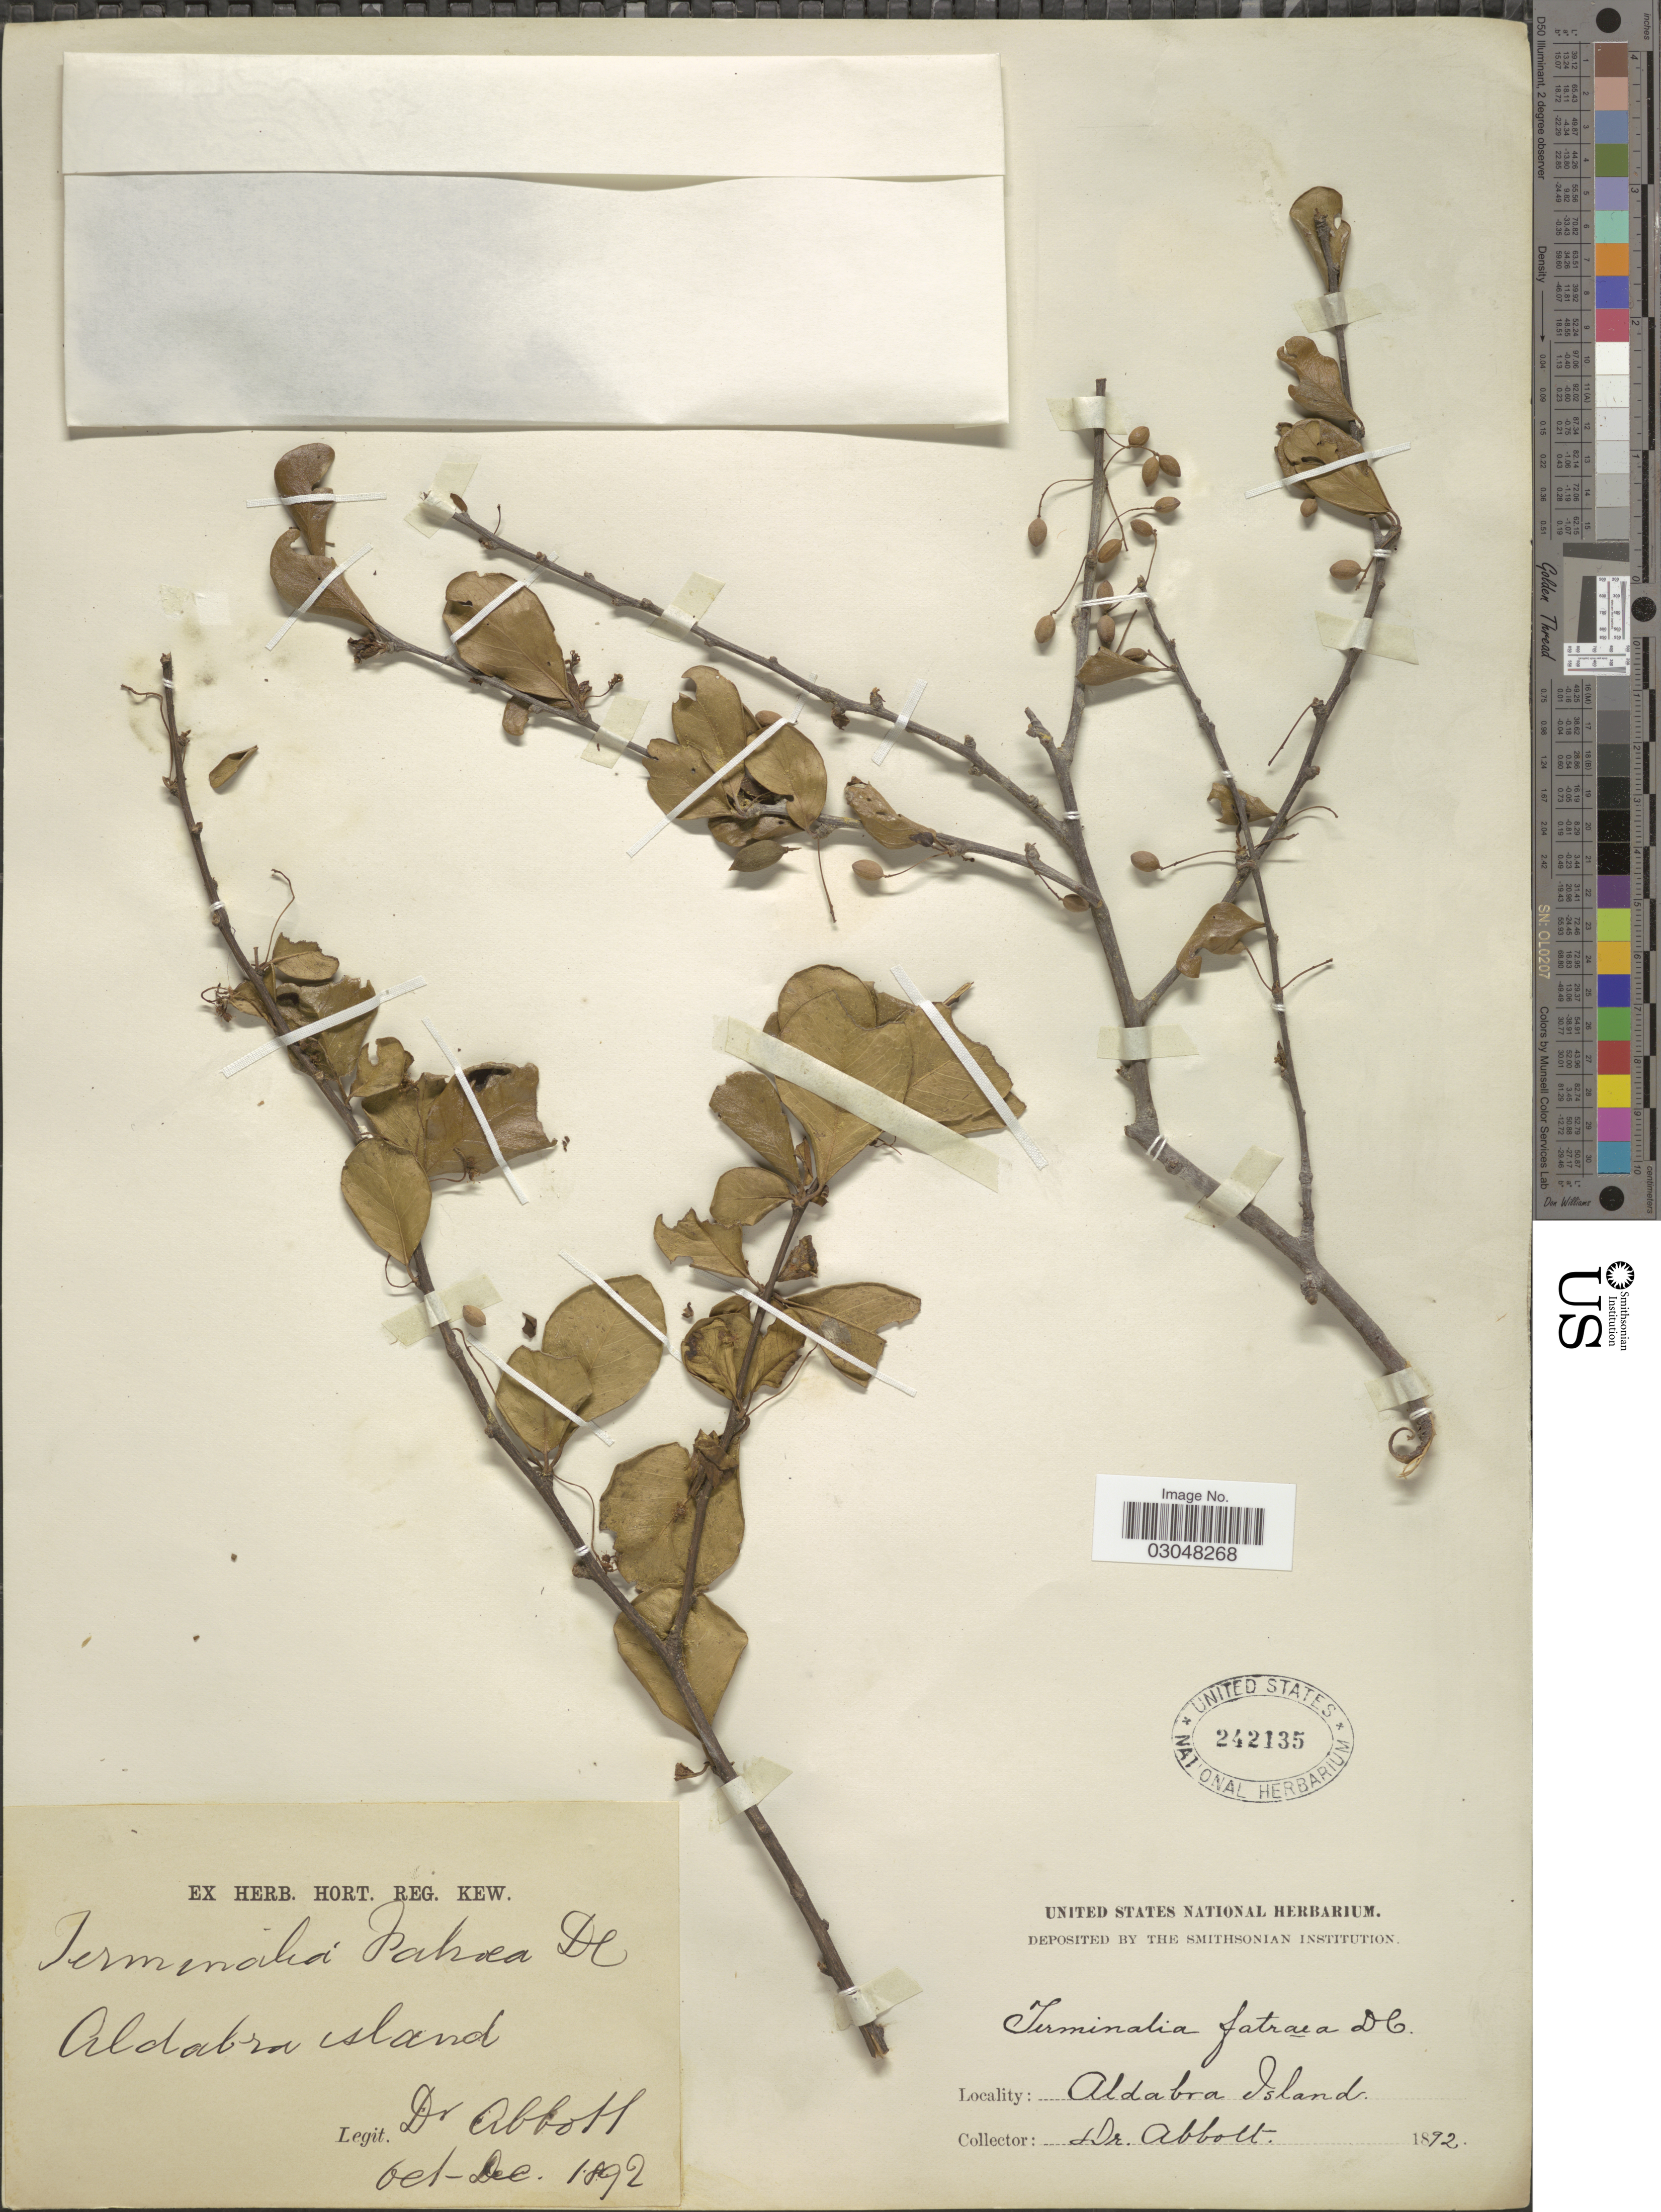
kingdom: Plantae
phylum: Tracheophyta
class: Magnoliopsida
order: Myrtales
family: Combretaceae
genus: Terminalia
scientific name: Terminalia boivinii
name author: Tul.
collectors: -- Abbott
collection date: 1892-10/1892-12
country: Seychelles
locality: Aldabra Island.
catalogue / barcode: US 242135